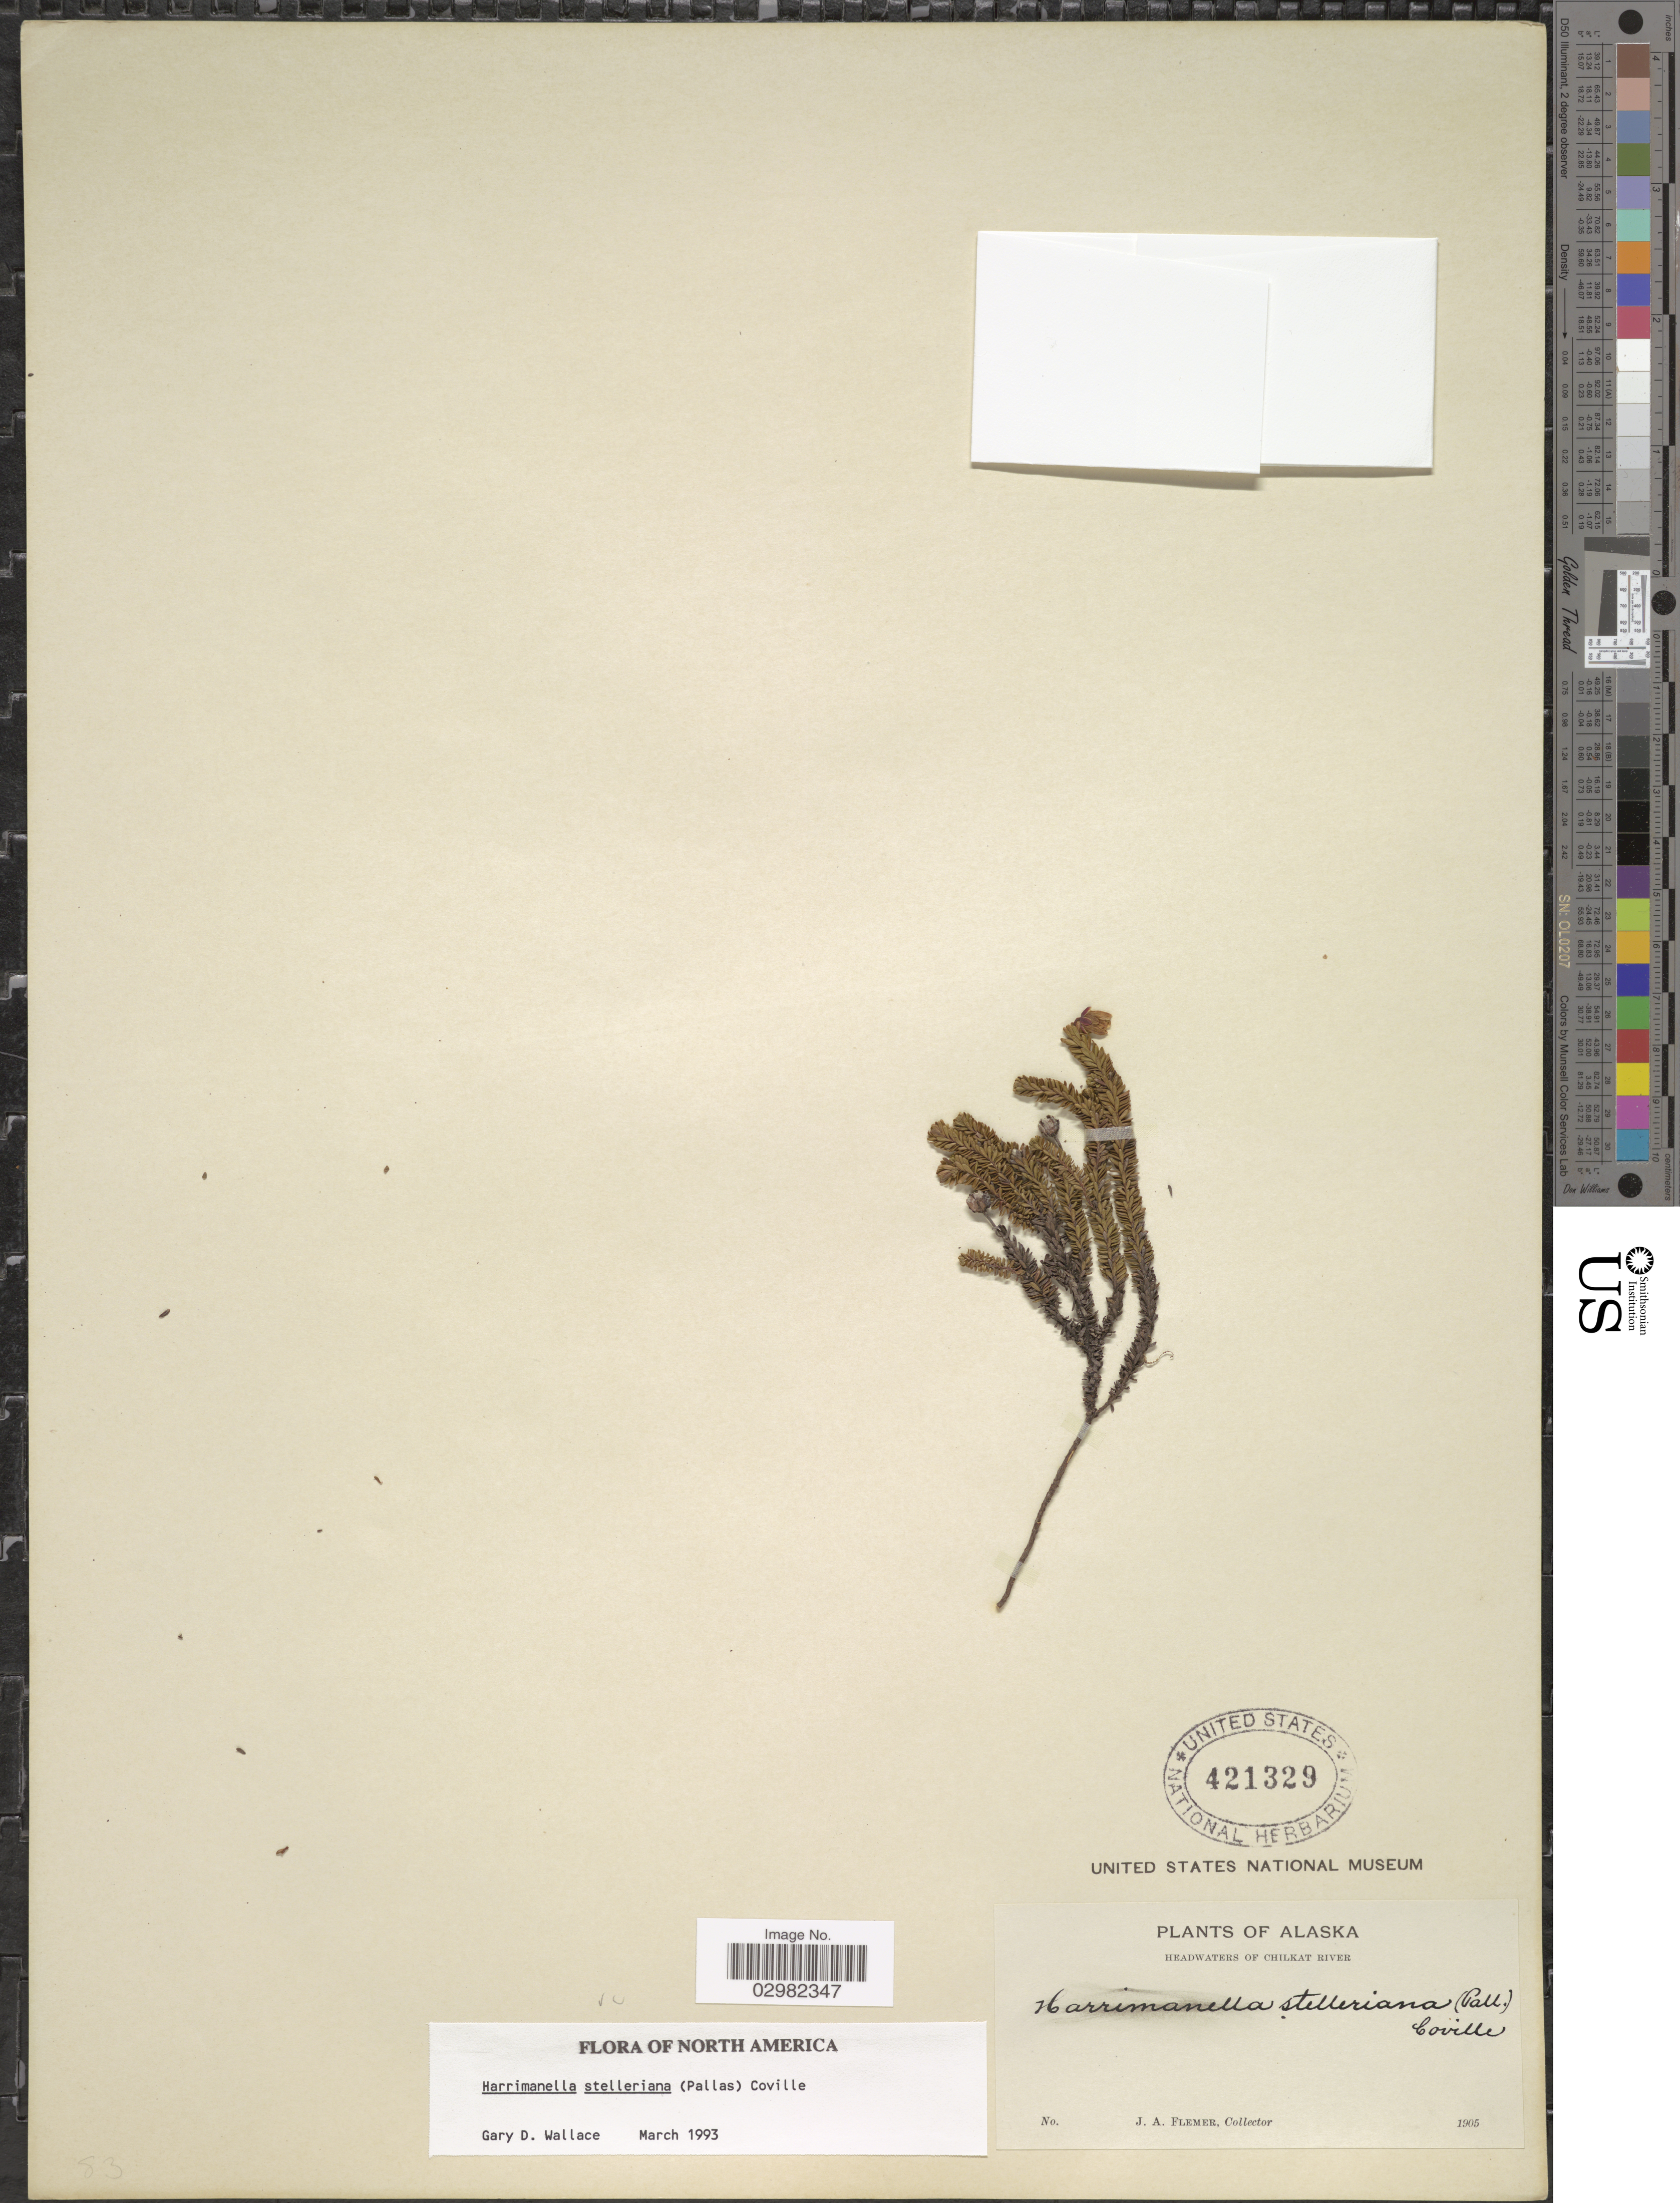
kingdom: Plantae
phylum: Tracheophyta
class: Magnoliopsida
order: Ericales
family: Ericaceae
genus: Harrimanella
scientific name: Harrimanella stelleriana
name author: (Pall.) Coville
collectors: J. Flemer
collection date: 1905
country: United States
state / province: Alaska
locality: Headwaters of Chilkat River.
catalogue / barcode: US 421329